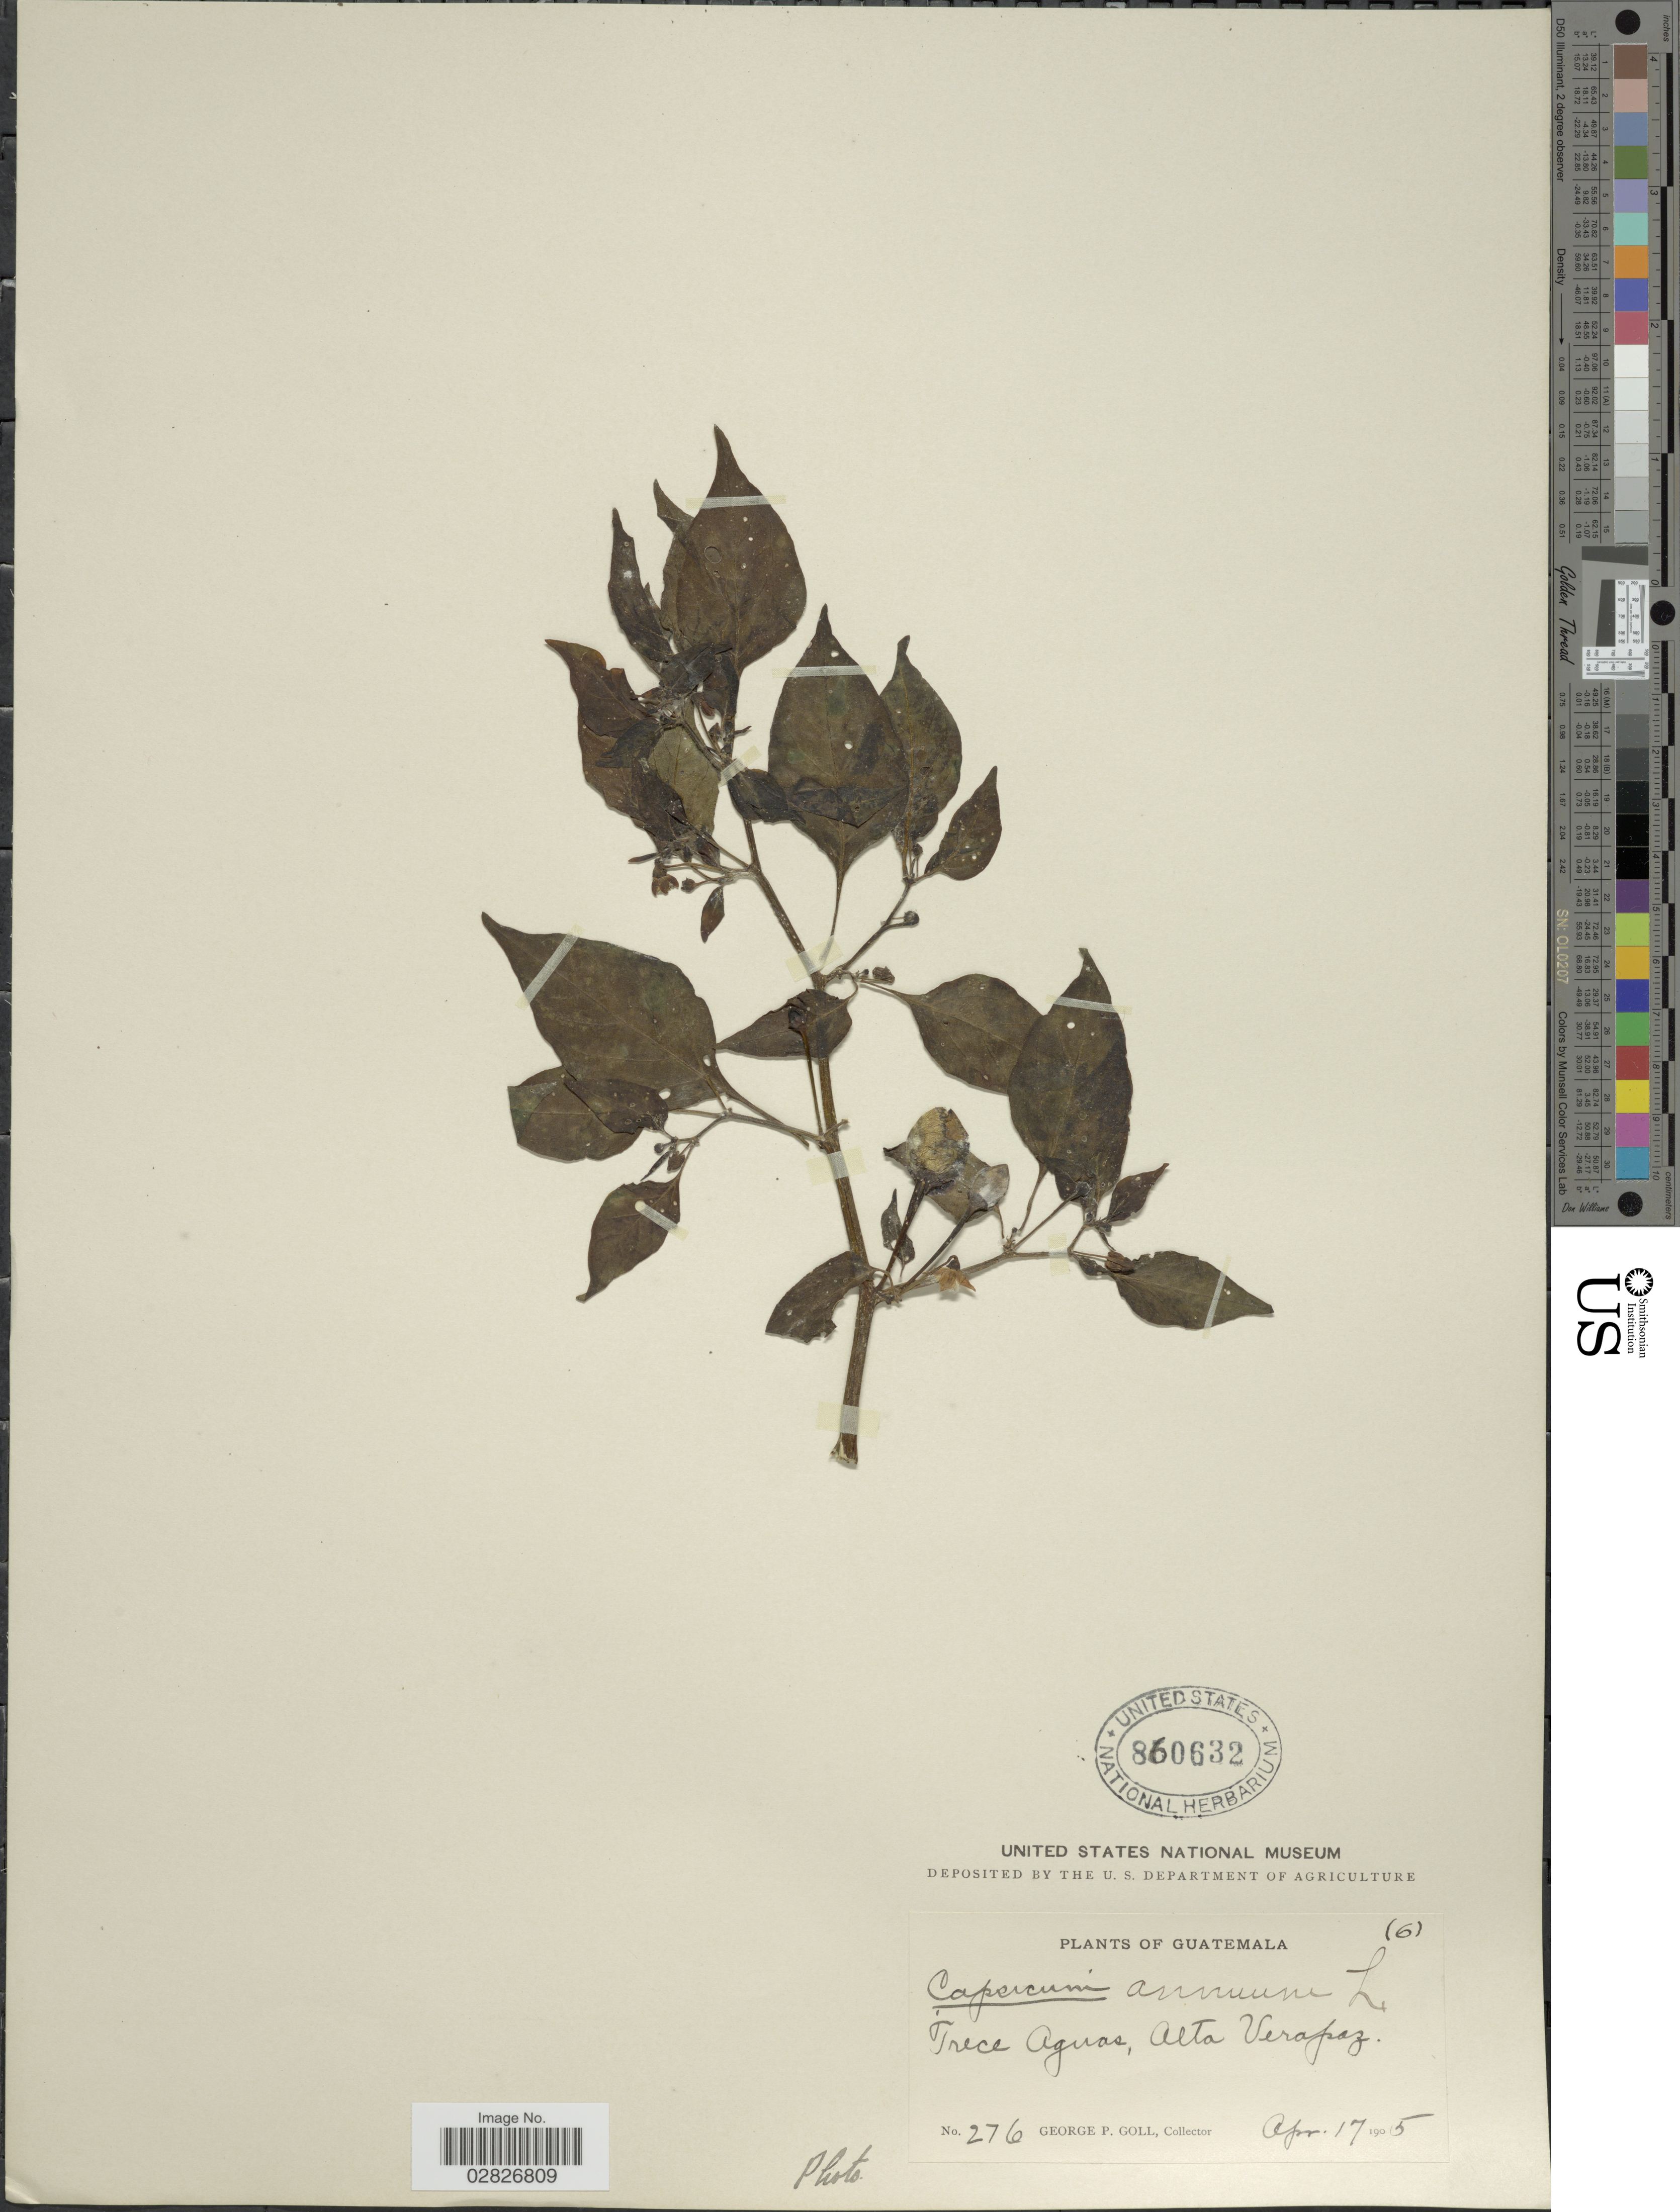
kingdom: Plantae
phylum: Tracheophyta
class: Magnoliopsida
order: Solanales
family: Solanaceae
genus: Capsicum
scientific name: Capsicum annuum 'Habanero'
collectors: G. P. Goll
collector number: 276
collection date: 1905-04-17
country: Guatemala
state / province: Alta Verapaz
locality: Trece Aguas.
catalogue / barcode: US 860632